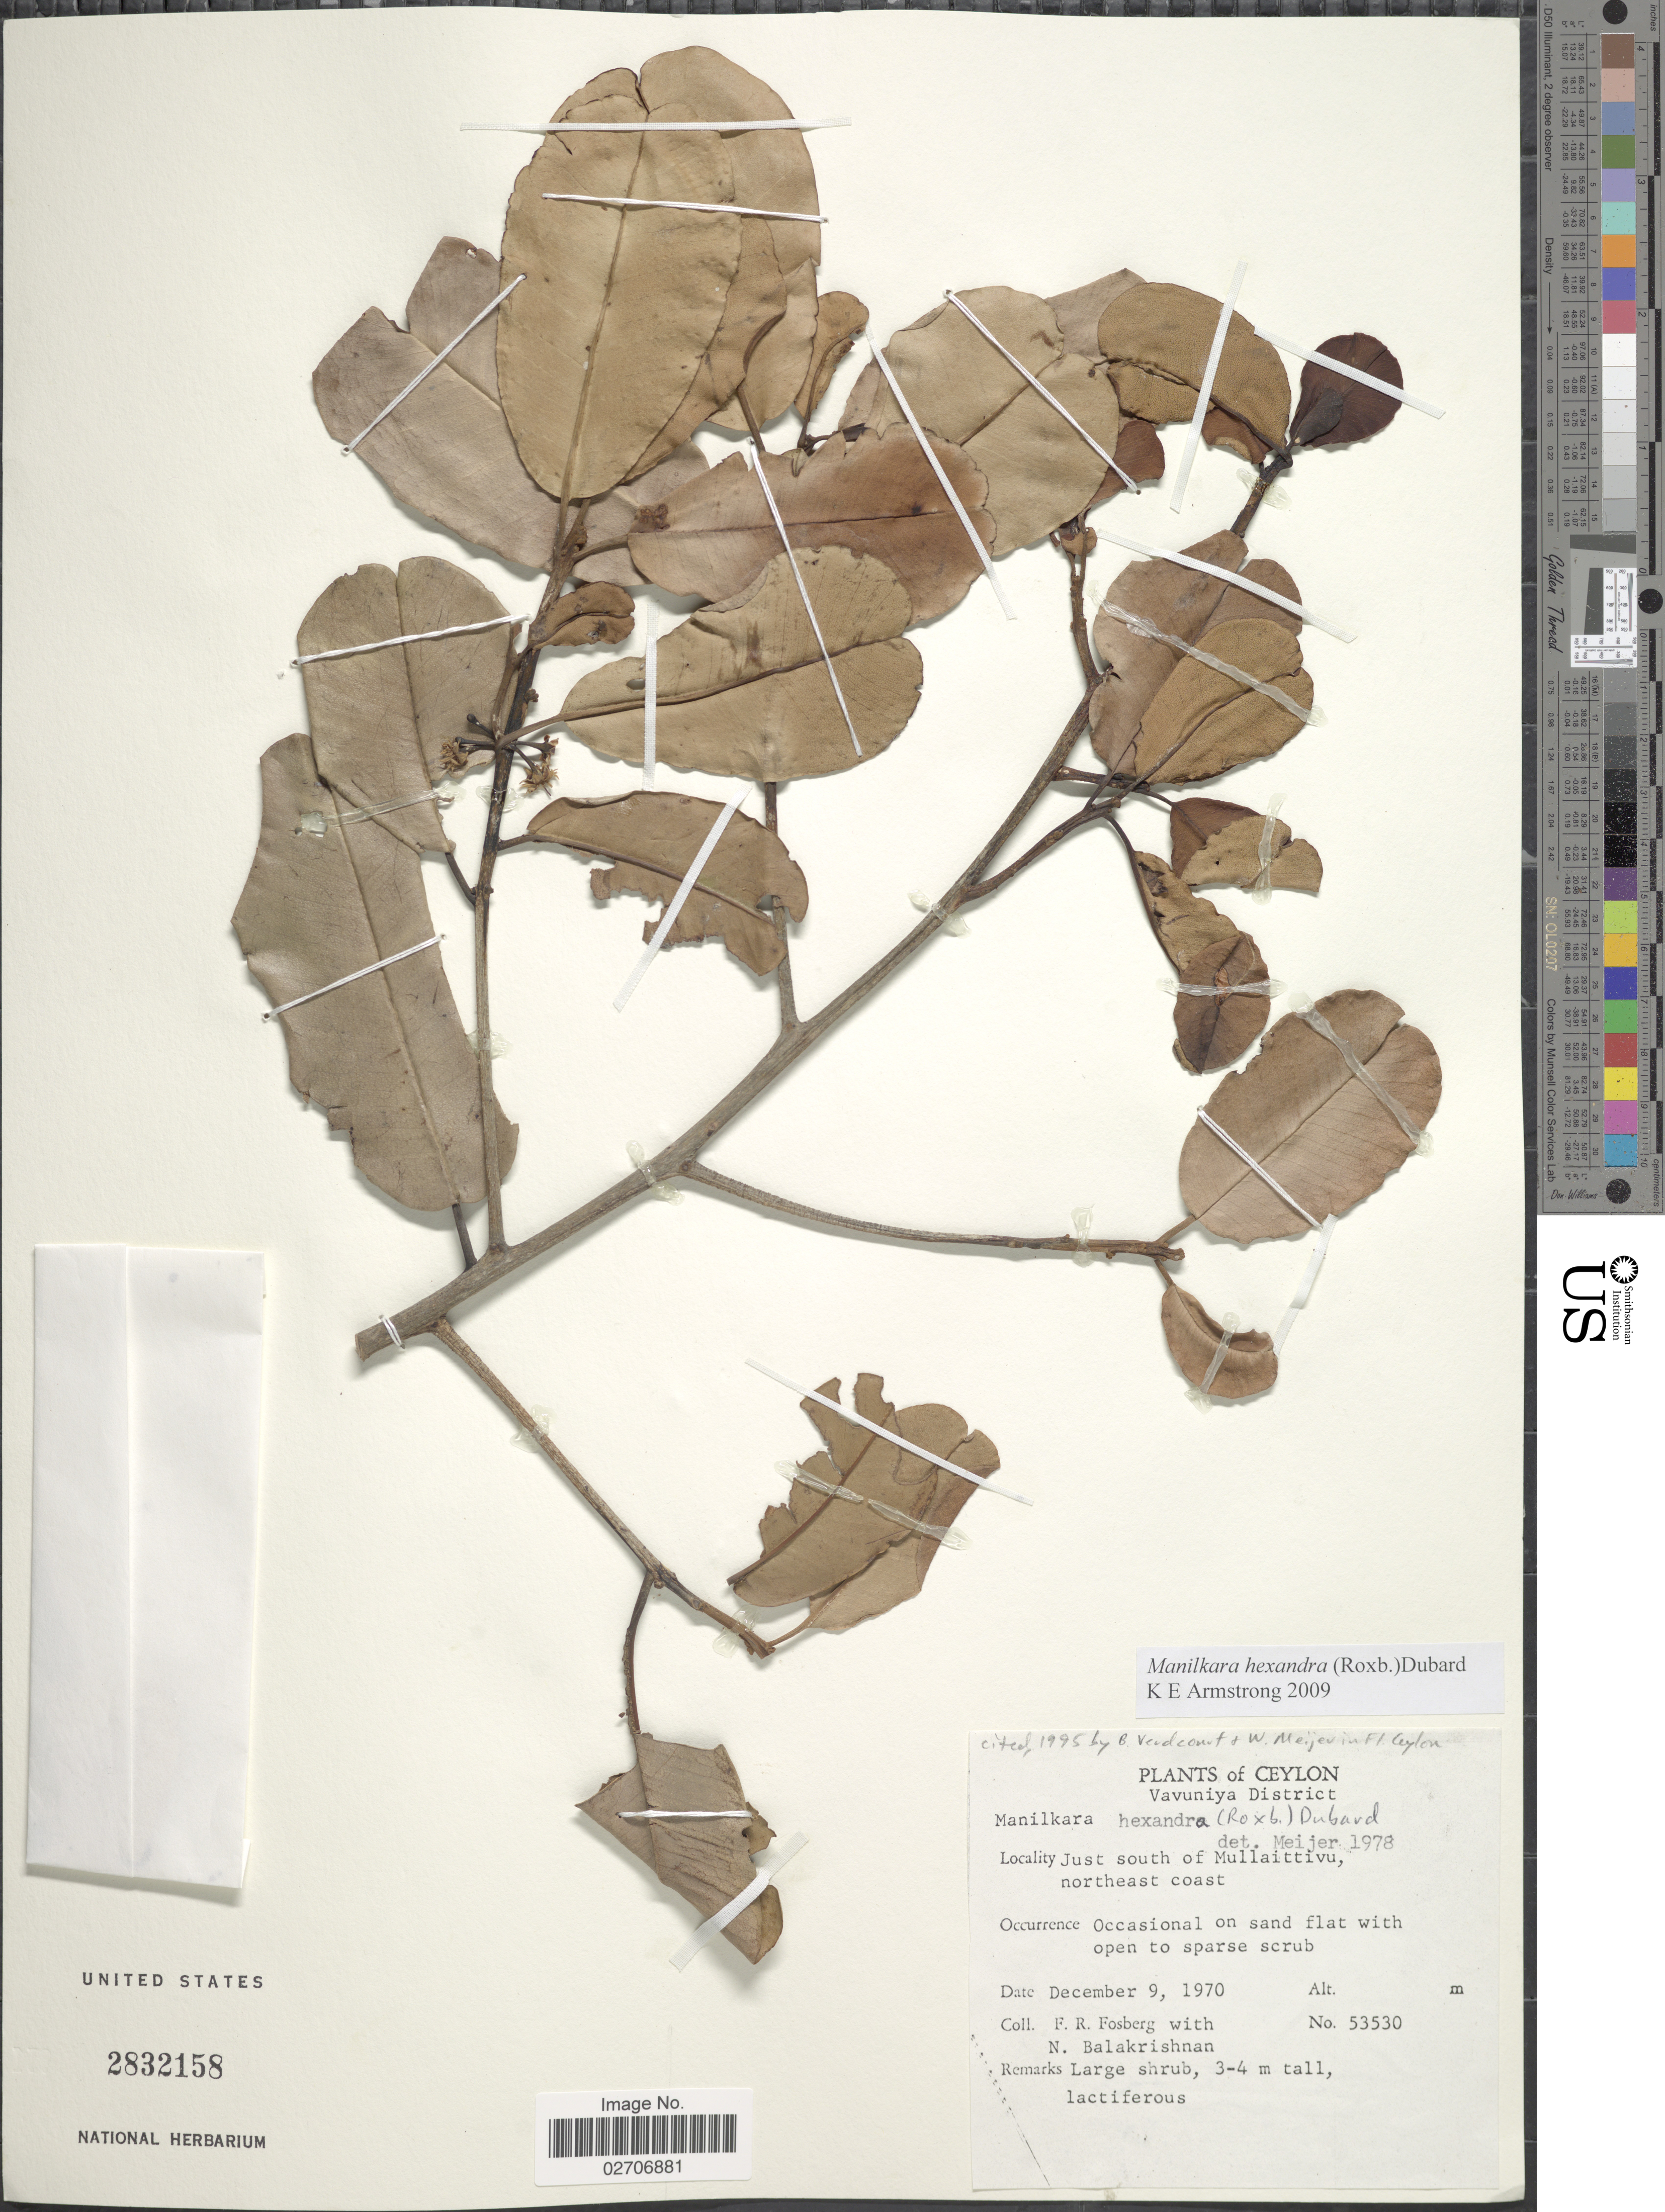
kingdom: Plantae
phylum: Tracheophyta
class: Magnoliopsida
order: Ericales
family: Sapotaceae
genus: Manilkara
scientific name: Manilkara hexandra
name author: (Roxb.) Dubard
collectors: F. R. Fosberg & N. Balakrishnan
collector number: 53530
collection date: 1970-12-09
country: Sri Lanka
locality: Ceylon, Vavuniya District, just south of Mullaittivu, northeast coast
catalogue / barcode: US 2832158